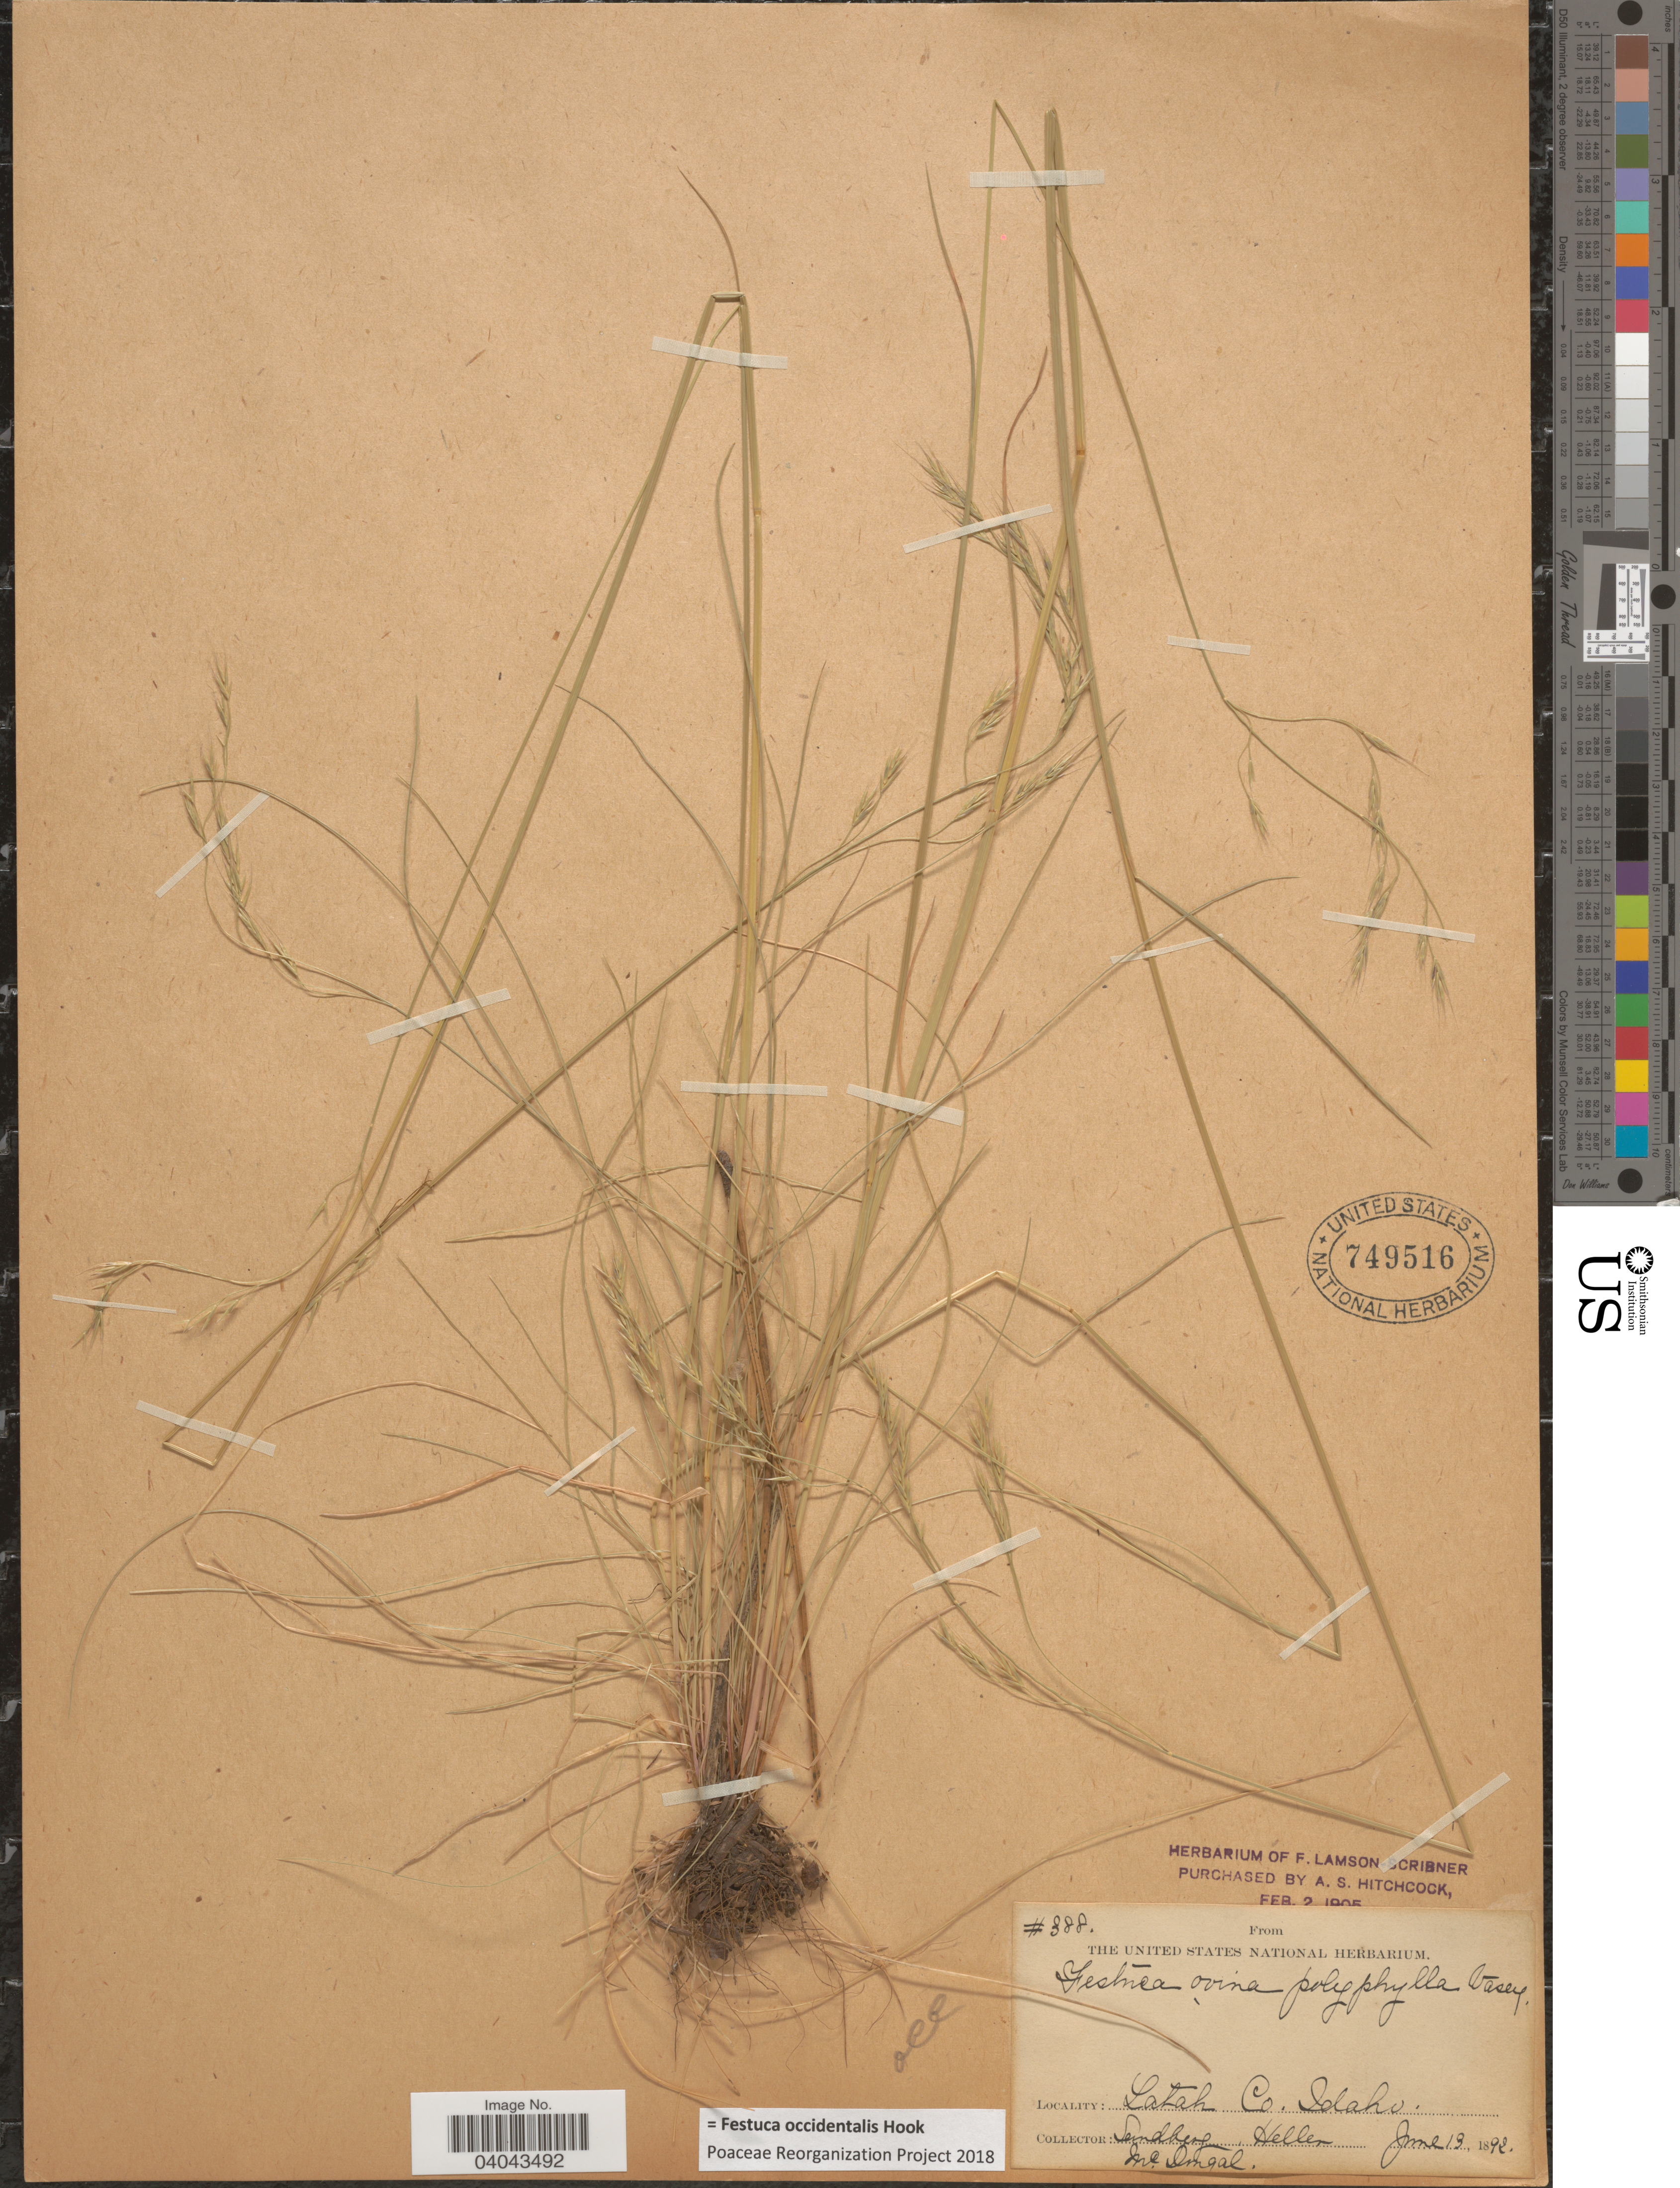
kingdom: Plantae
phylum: Tracheophyta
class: Liliopsida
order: Poales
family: Poaceae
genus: Festuca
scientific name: Festuca occidentalis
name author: Hook.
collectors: Sandberg, -- Heller & McDougal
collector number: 388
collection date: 1892-06-13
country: United States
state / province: Idaho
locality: Latah Co.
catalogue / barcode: US 749516